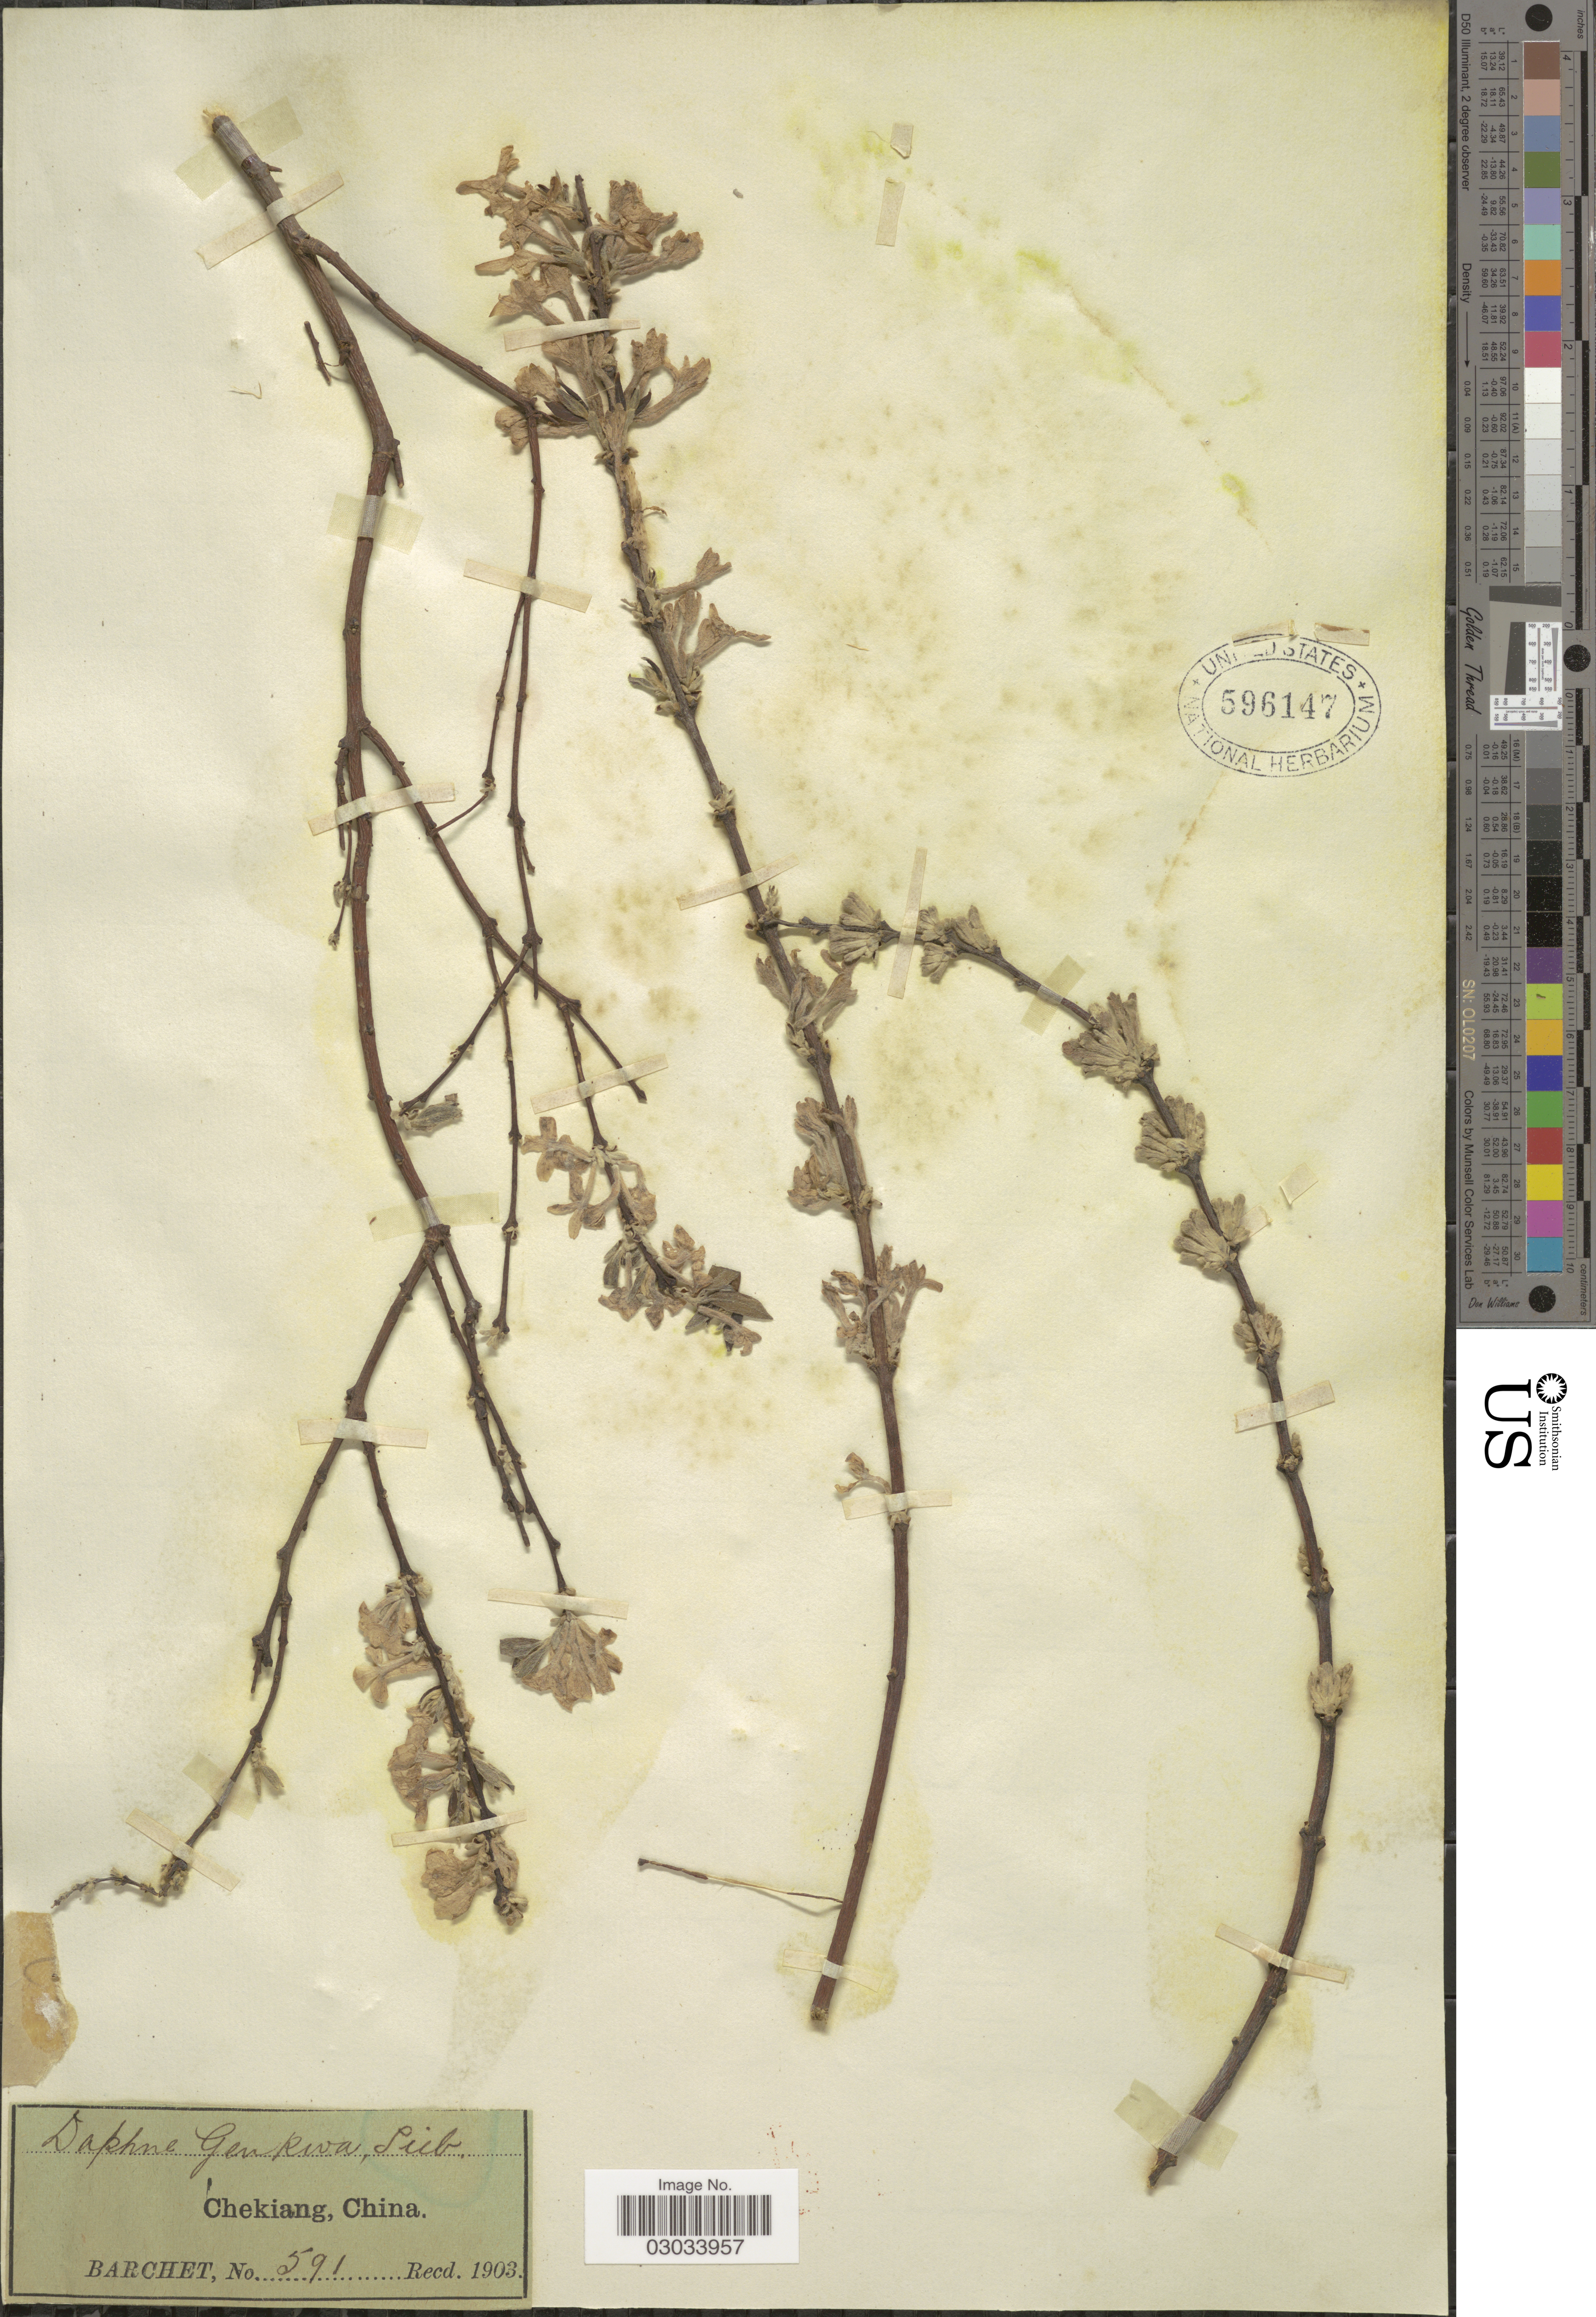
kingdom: Plantae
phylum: Tracheophyta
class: Magnoliopsida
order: Malvales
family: Thymelaeaceae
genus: Daphne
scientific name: Daphne genkwa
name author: Siebold & Zucc.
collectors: -. Borchet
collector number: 591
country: China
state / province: Zhejiang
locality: Chekiang.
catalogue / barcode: US 596147